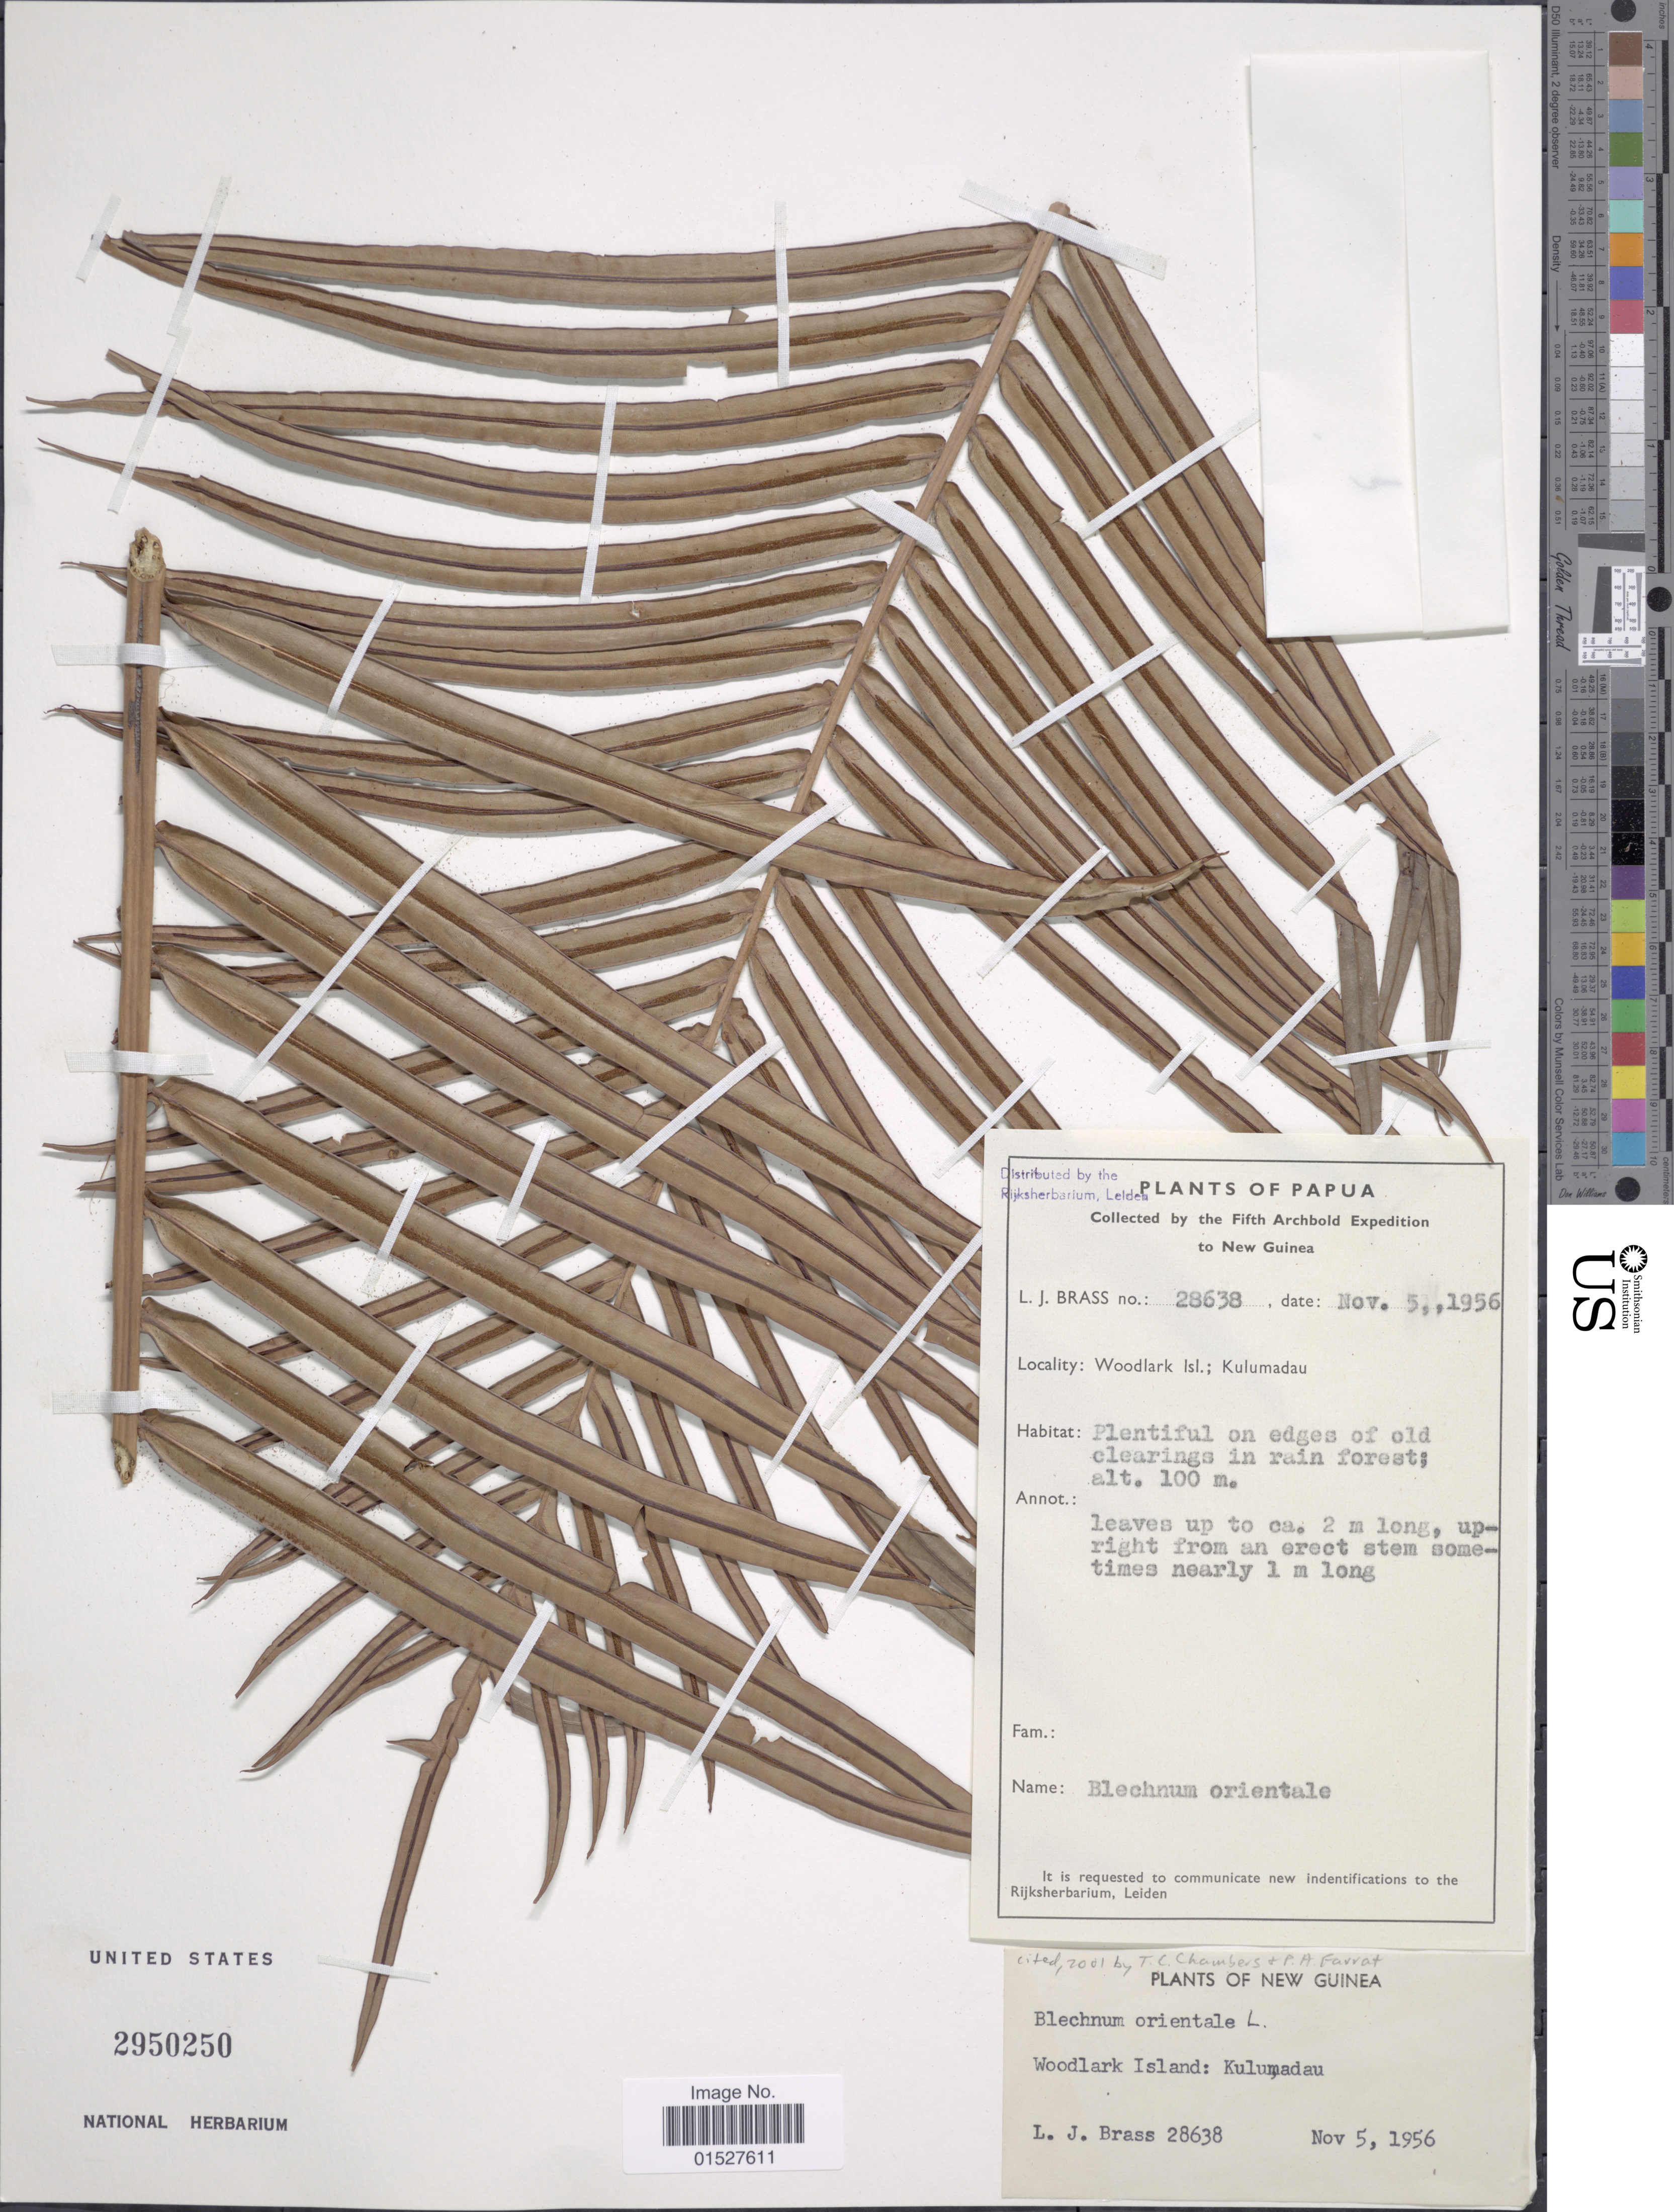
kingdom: Plantae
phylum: Tracheophyta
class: Polypodiopsida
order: Polypodiales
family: Blechnaceae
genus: Blechnum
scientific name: Blechnum orientale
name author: L.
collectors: L. J. Brass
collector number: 28638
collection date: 1956-11-05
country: Papua New Guinea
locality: Papua. Woodlark Isl.; Kulumadau. New Guinea.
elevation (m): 100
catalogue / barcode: US 2950250